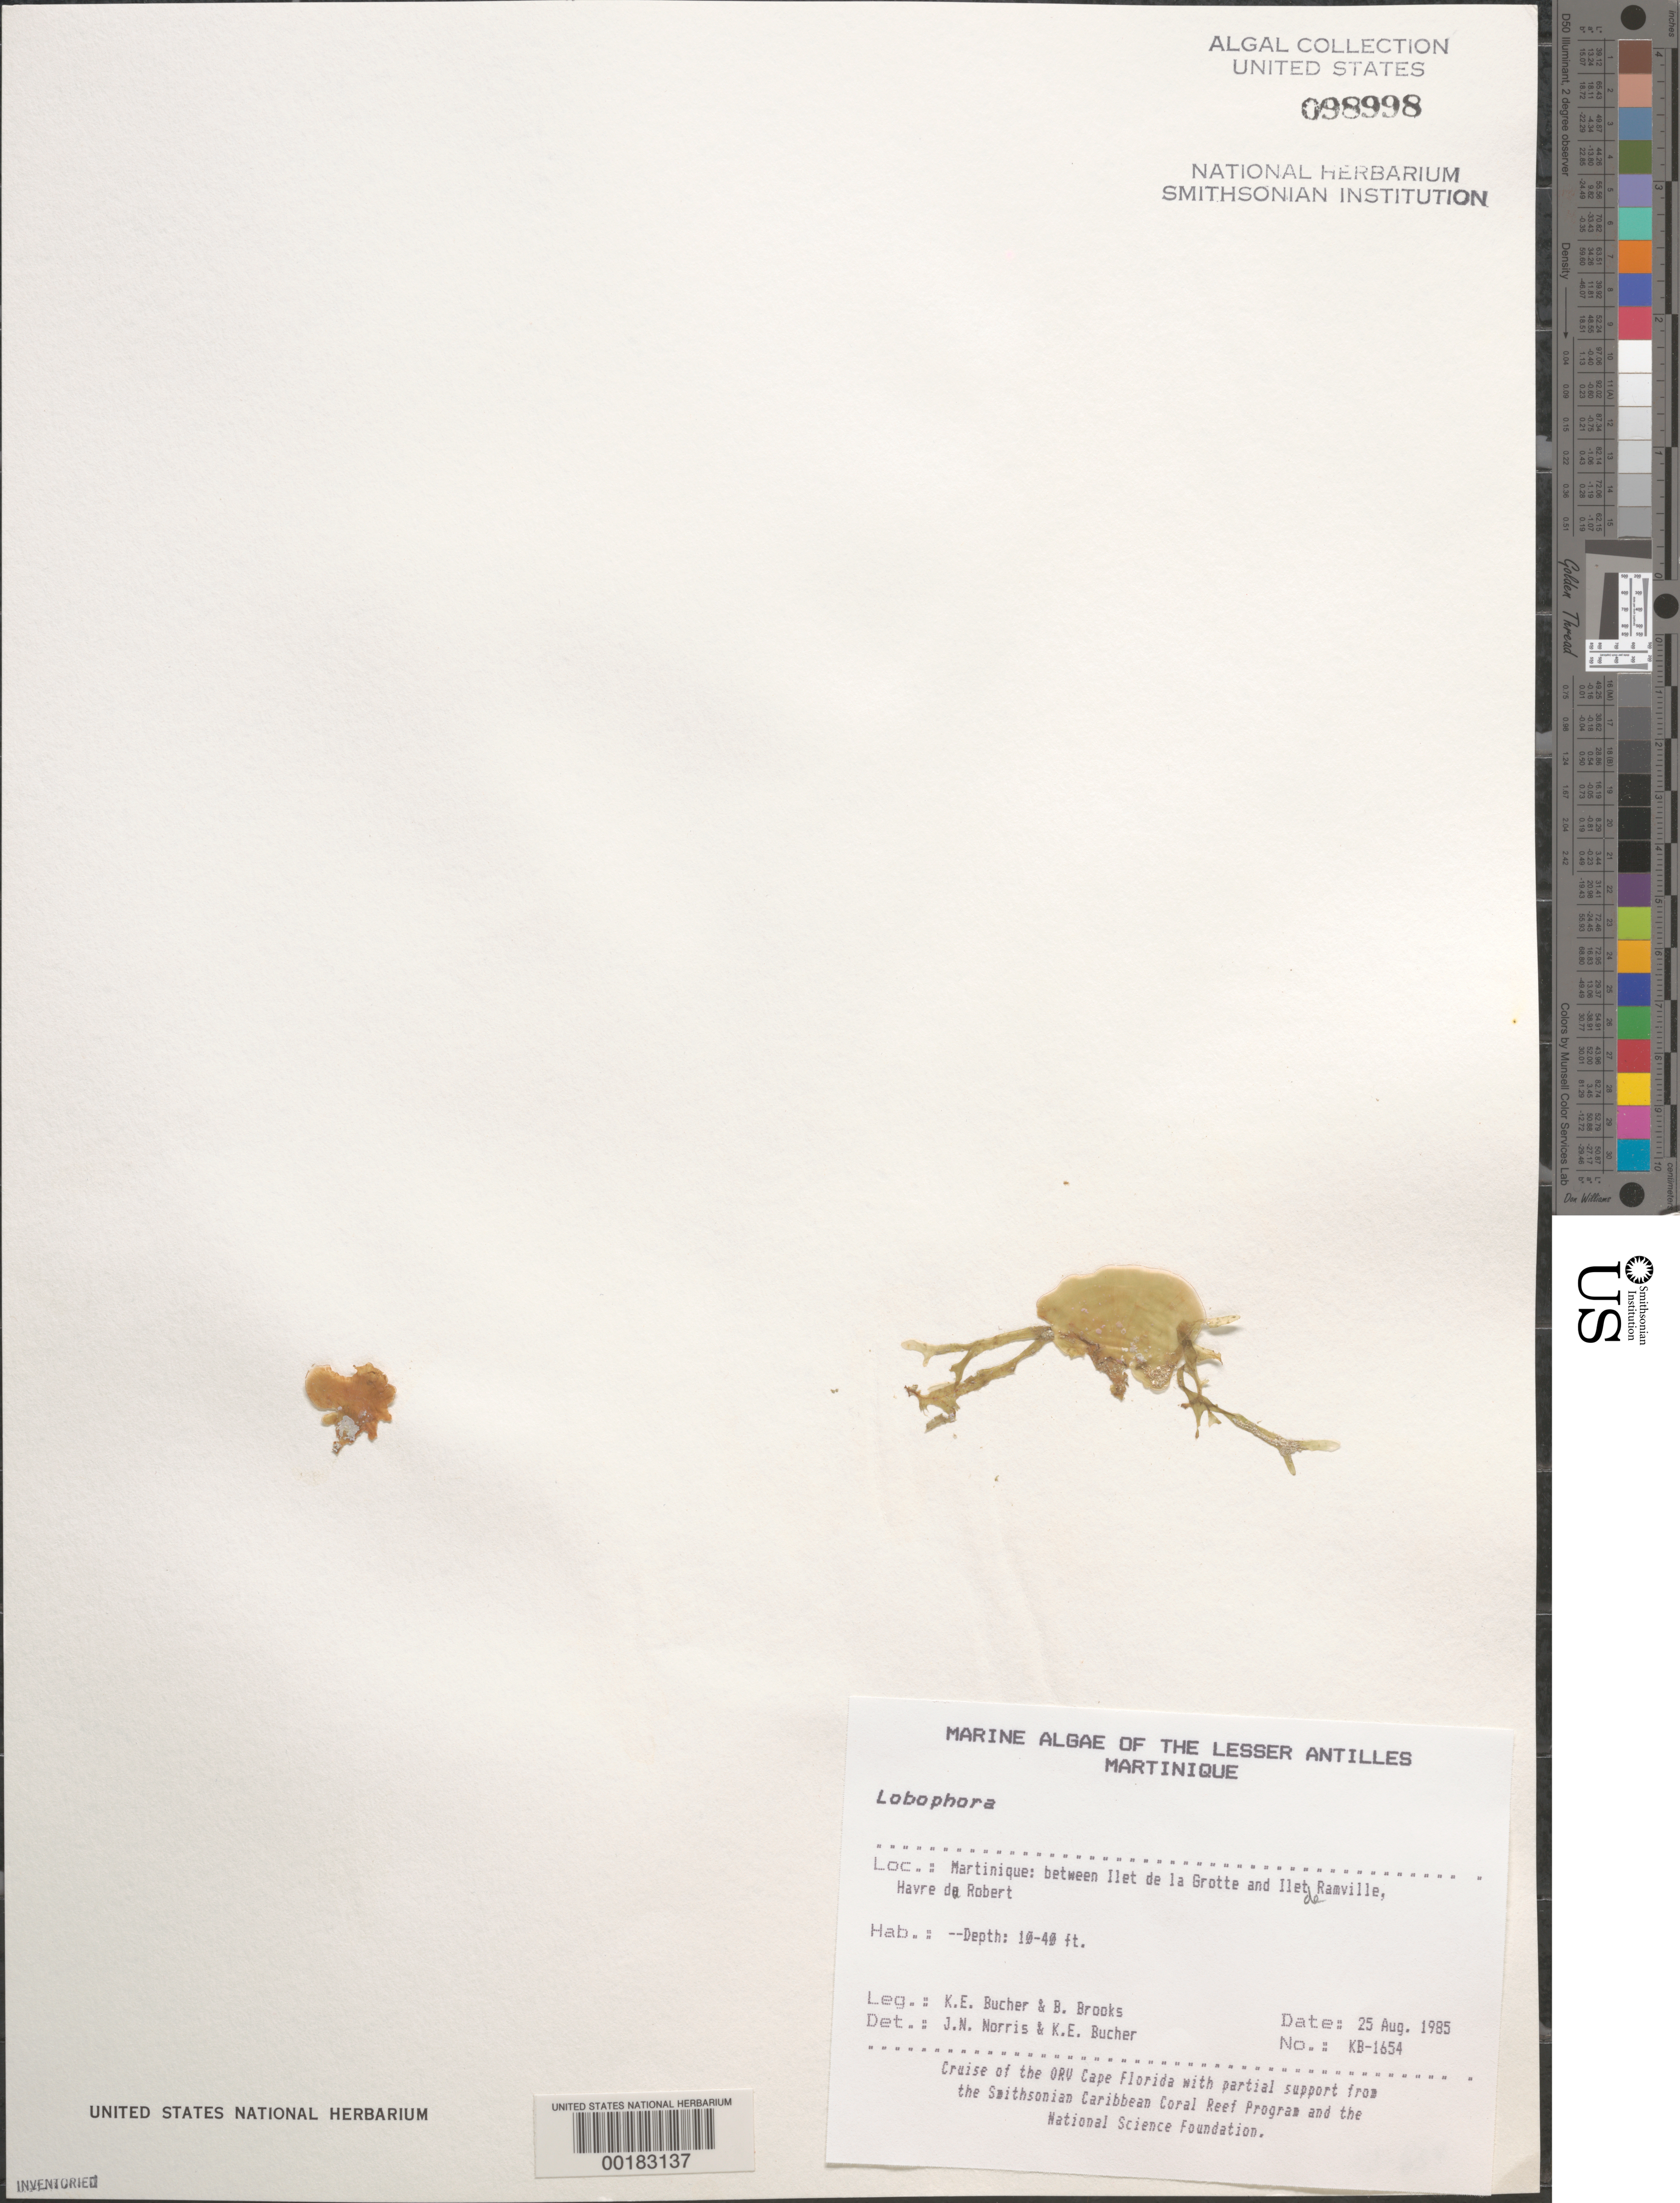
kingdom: Chromista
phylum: Ochrophyta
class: Phaeophyceae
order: Dictyotales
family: Dictyotaceae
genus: Lobophora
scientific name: Lobophora sp.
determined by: Norris, J. N.; Bucher, K. E.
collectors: K. E. Bucher & B. Brooks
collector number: KB-1654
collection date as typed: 25 Aug 1985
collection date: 1985-08-25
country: Martinique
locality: Between Ilet de la Grotte and Ilet de Ramville, Havre du Robert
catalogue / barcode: US 98998